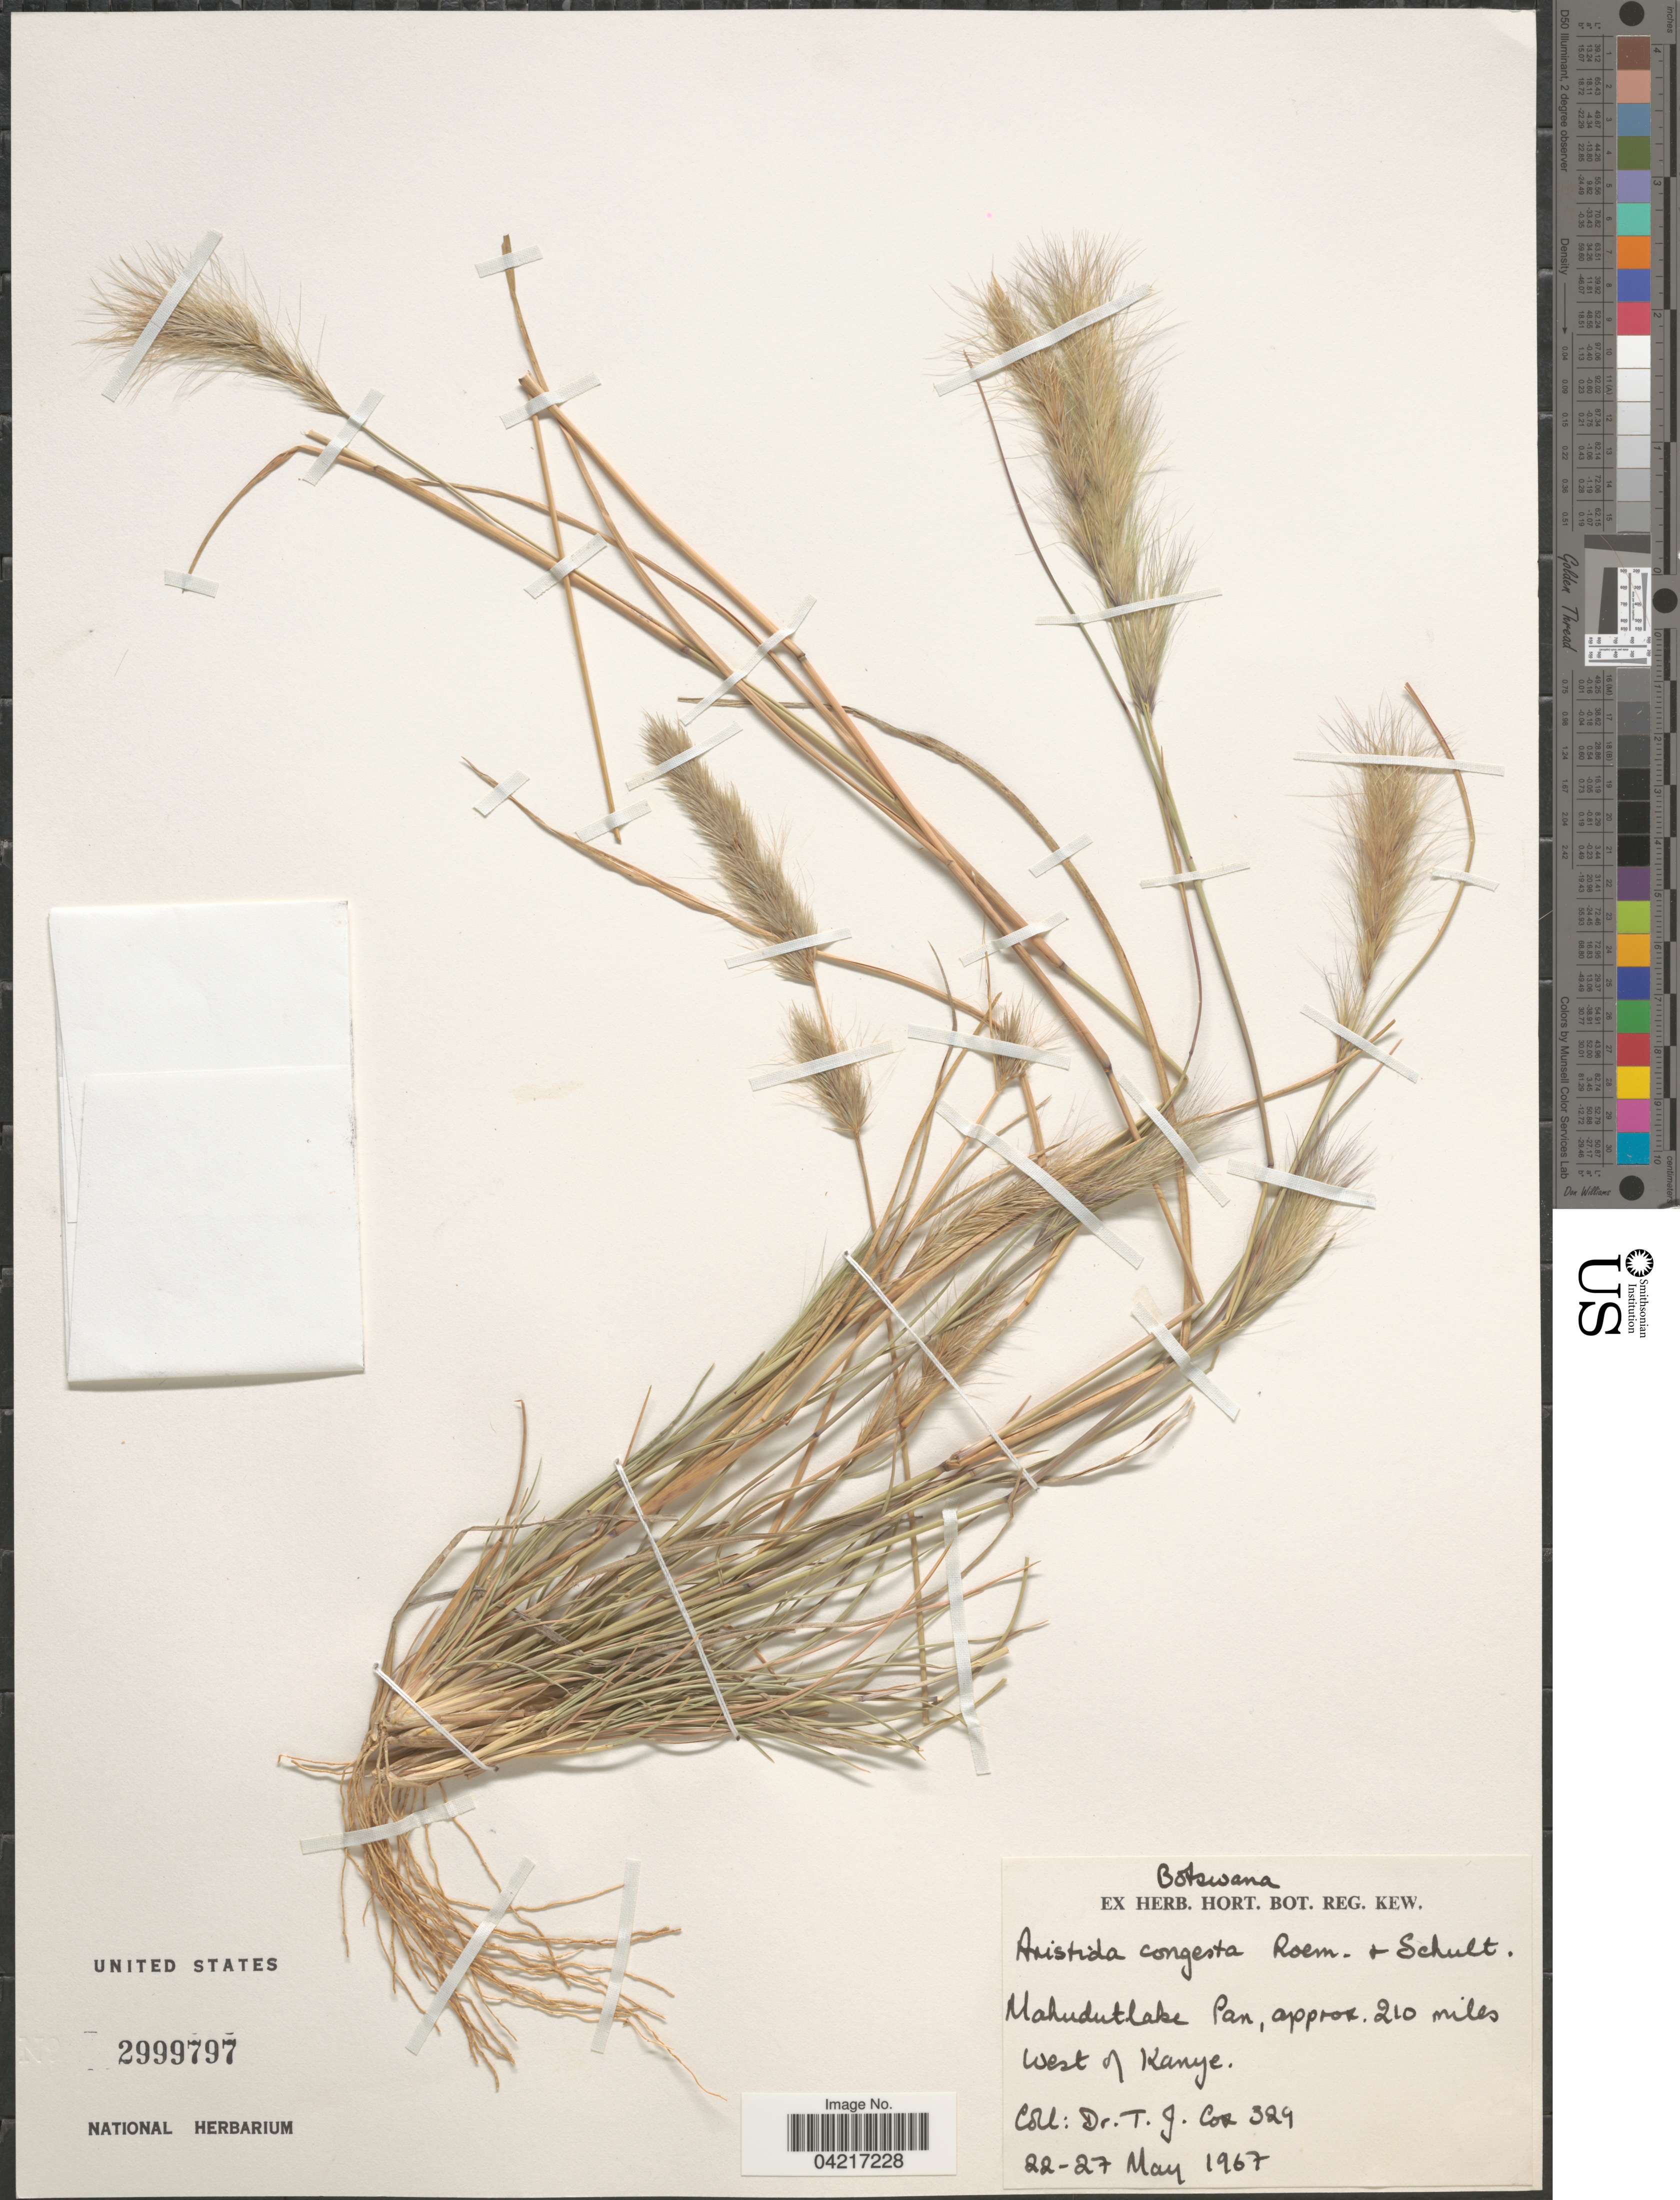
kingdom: Plantae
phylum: Tracheophyta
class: Liliopsida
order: Poales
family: Poaceae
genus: Aristida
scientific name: Aristida congesta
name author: Roem. & Schult.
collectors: T. Cox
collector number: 329*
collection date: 1967-05-22/1967-05-27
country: Botswana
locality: Mahudutlake Pan, approx. 210 miles west of Kanye.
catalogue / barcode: US 2999797